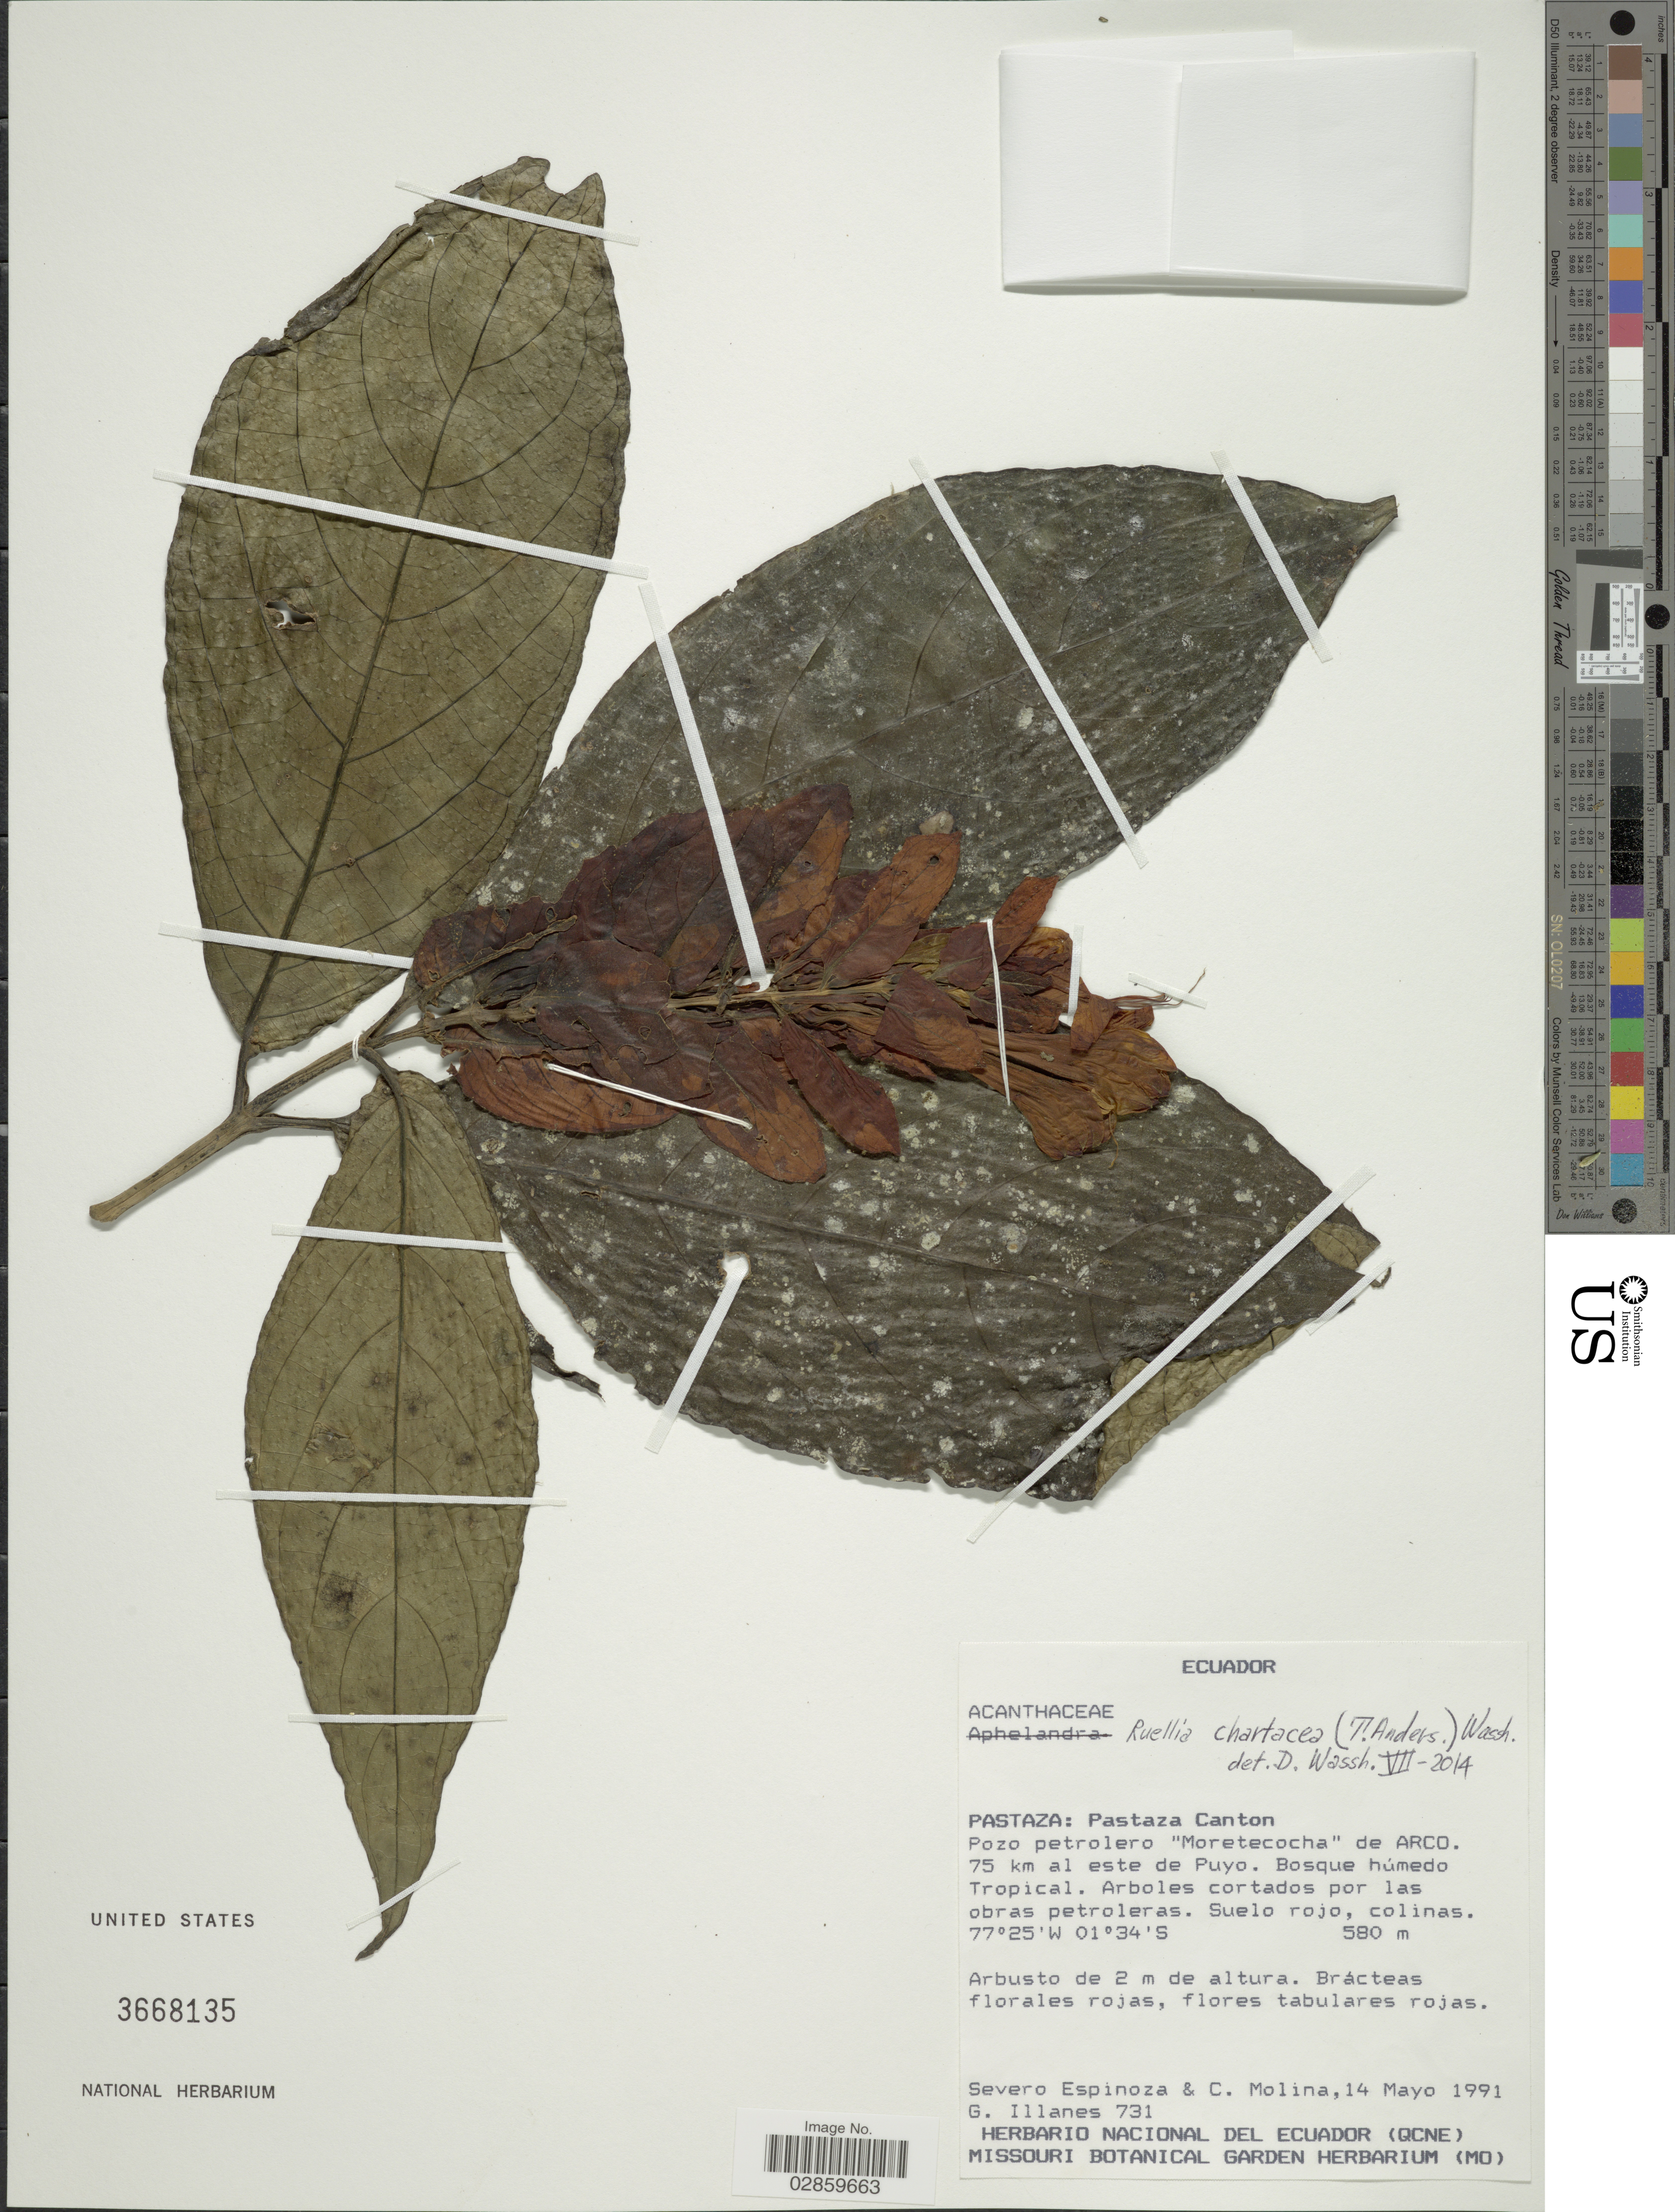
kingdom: Plantae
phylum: Tracheophyta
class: Magnoliopsida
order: Lamiales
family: Acanthaceae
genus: Ruellia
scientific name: Ruellia chartacea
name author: (T. Anderson) Wassh.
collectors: S. Espinoza, C. Molina & G. Illanes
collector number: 731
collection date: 1991-05-14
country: Ecuador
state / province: Pastaza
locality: Pastaza Canton. Pozo petrolero "Moretecocha" de ARCO. 75 km al este de Puyo.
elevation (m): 580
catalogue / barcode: US 3668135